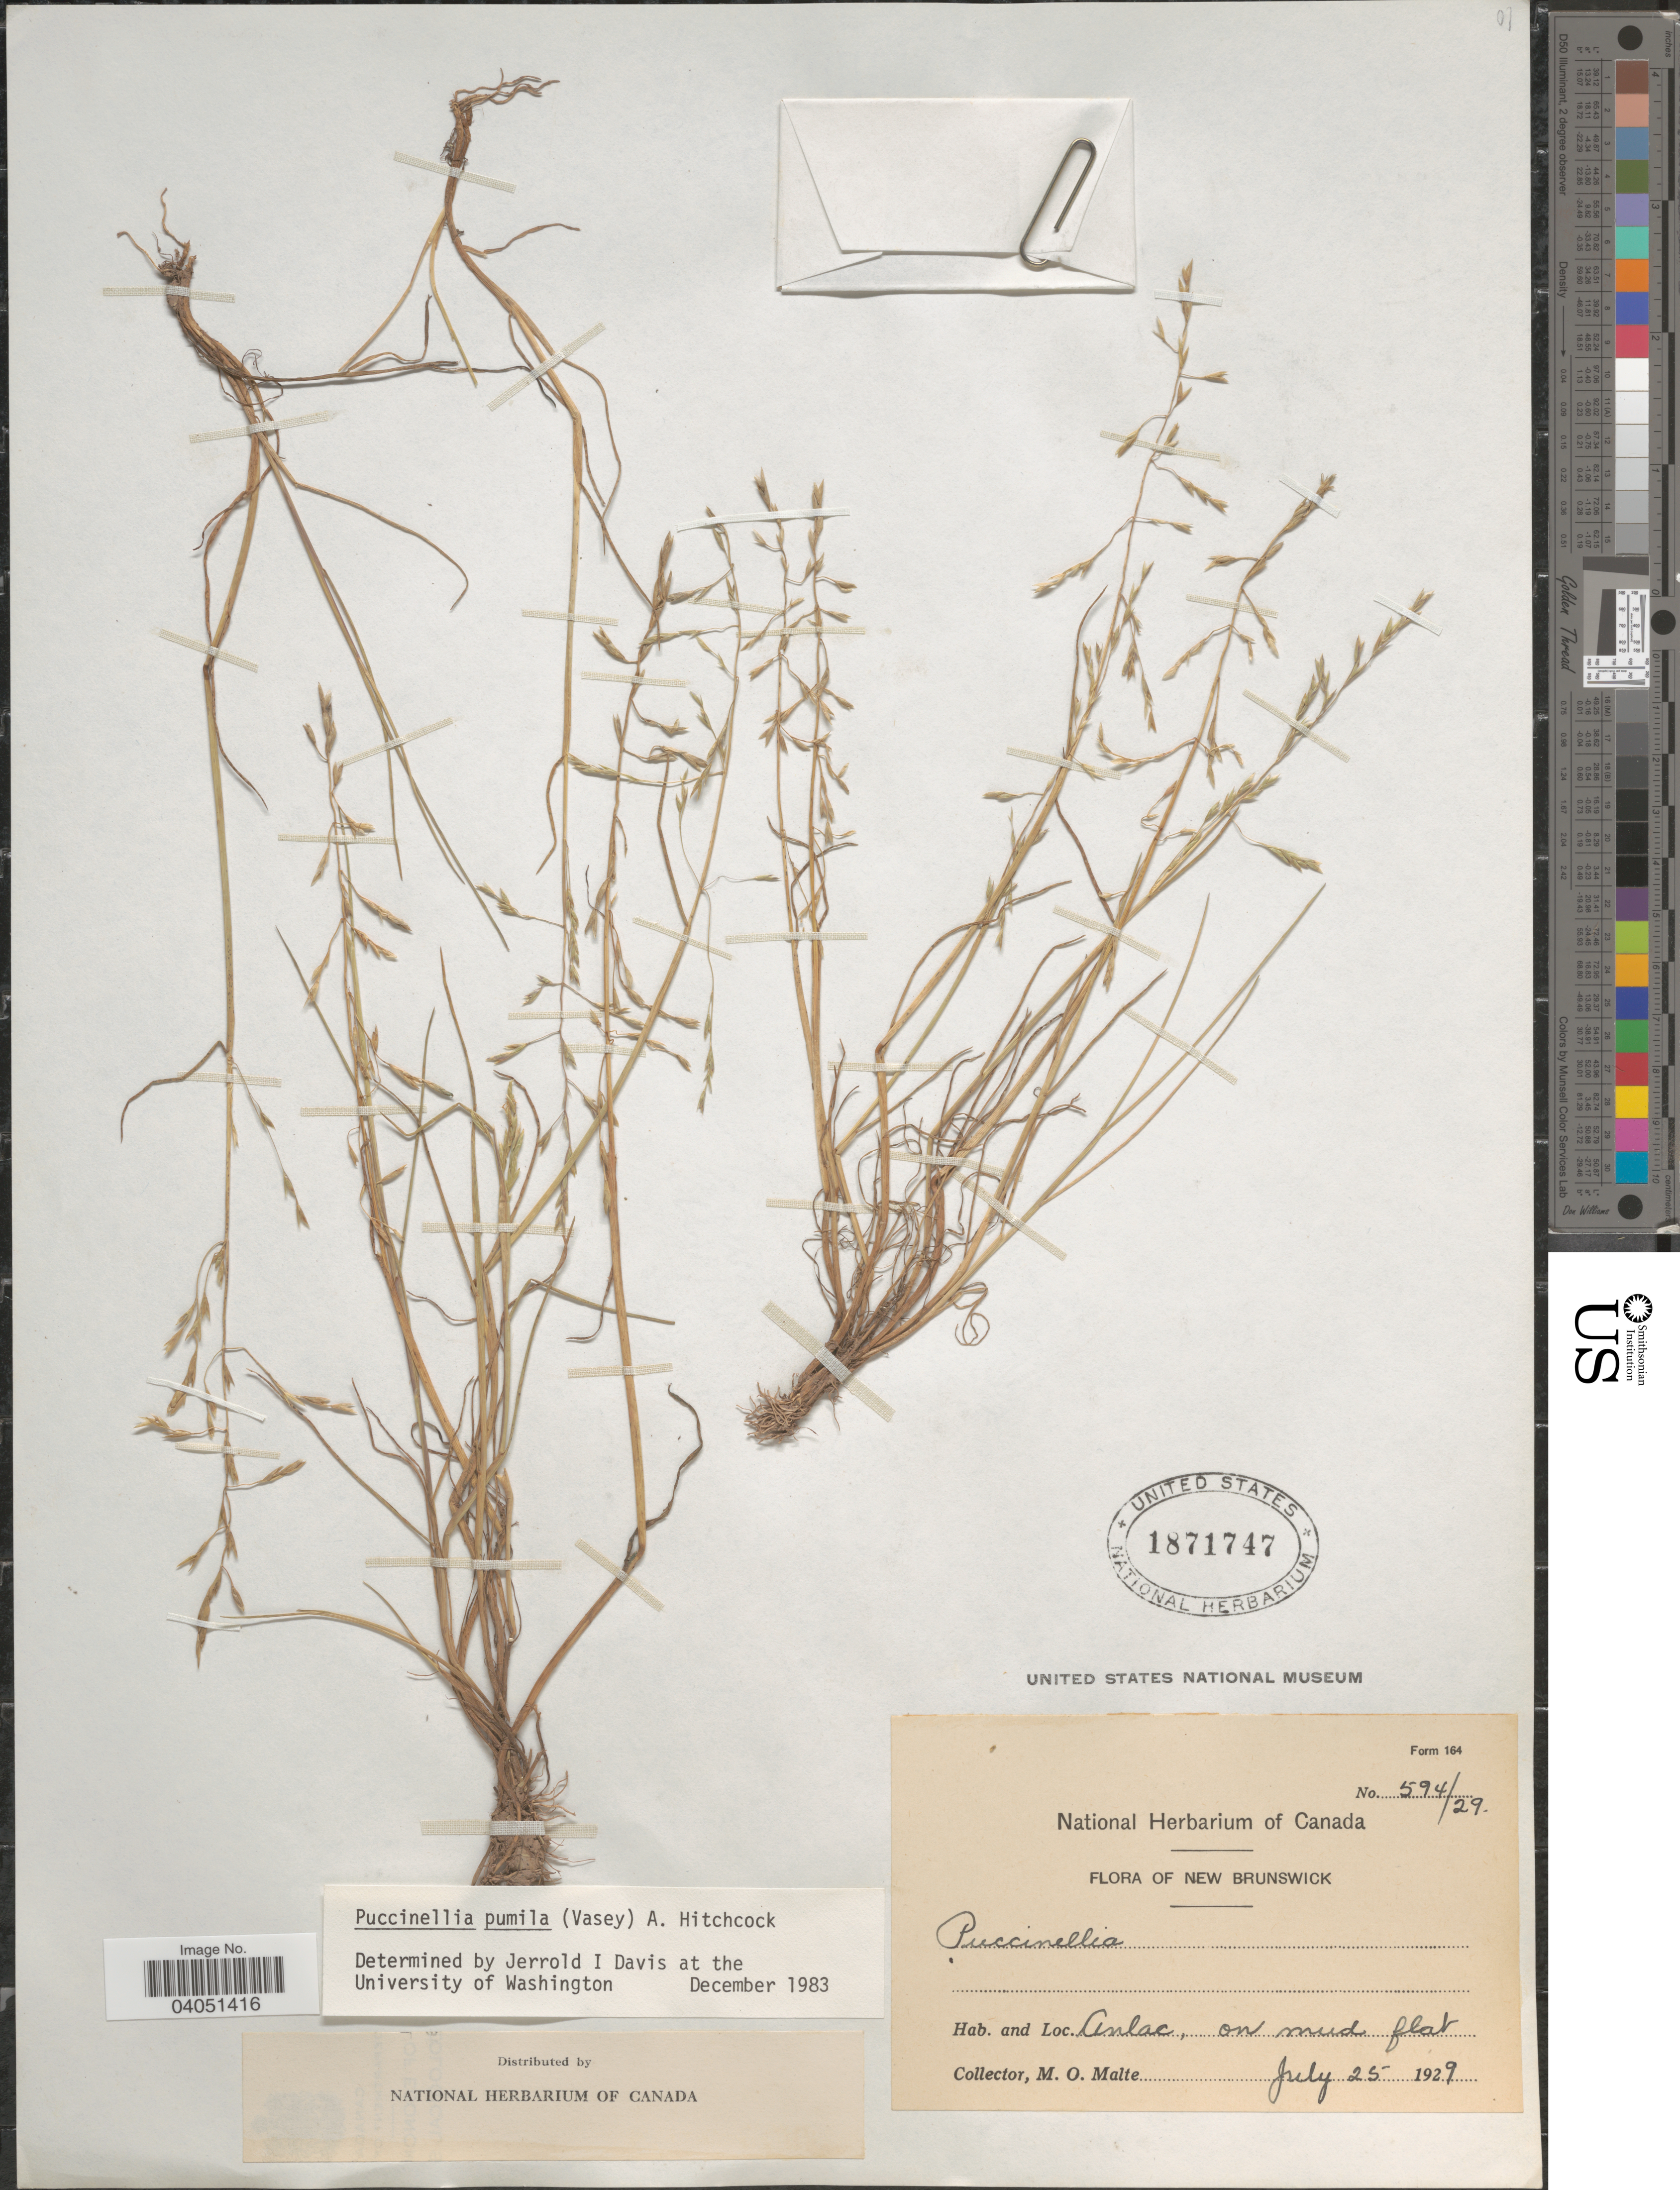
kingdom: Plantae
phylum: Tracheophyta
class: Liliopsida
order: Poales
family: Poaceae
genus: Puccinellia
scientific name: Puccinellia pumila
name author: (Vasey) Hitchc.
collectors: M. O. Malte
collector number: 594/29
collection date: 1929-07-25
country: Canada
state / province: New Brunswick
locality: Anlac, on mud flat.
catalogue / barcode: US 1871747